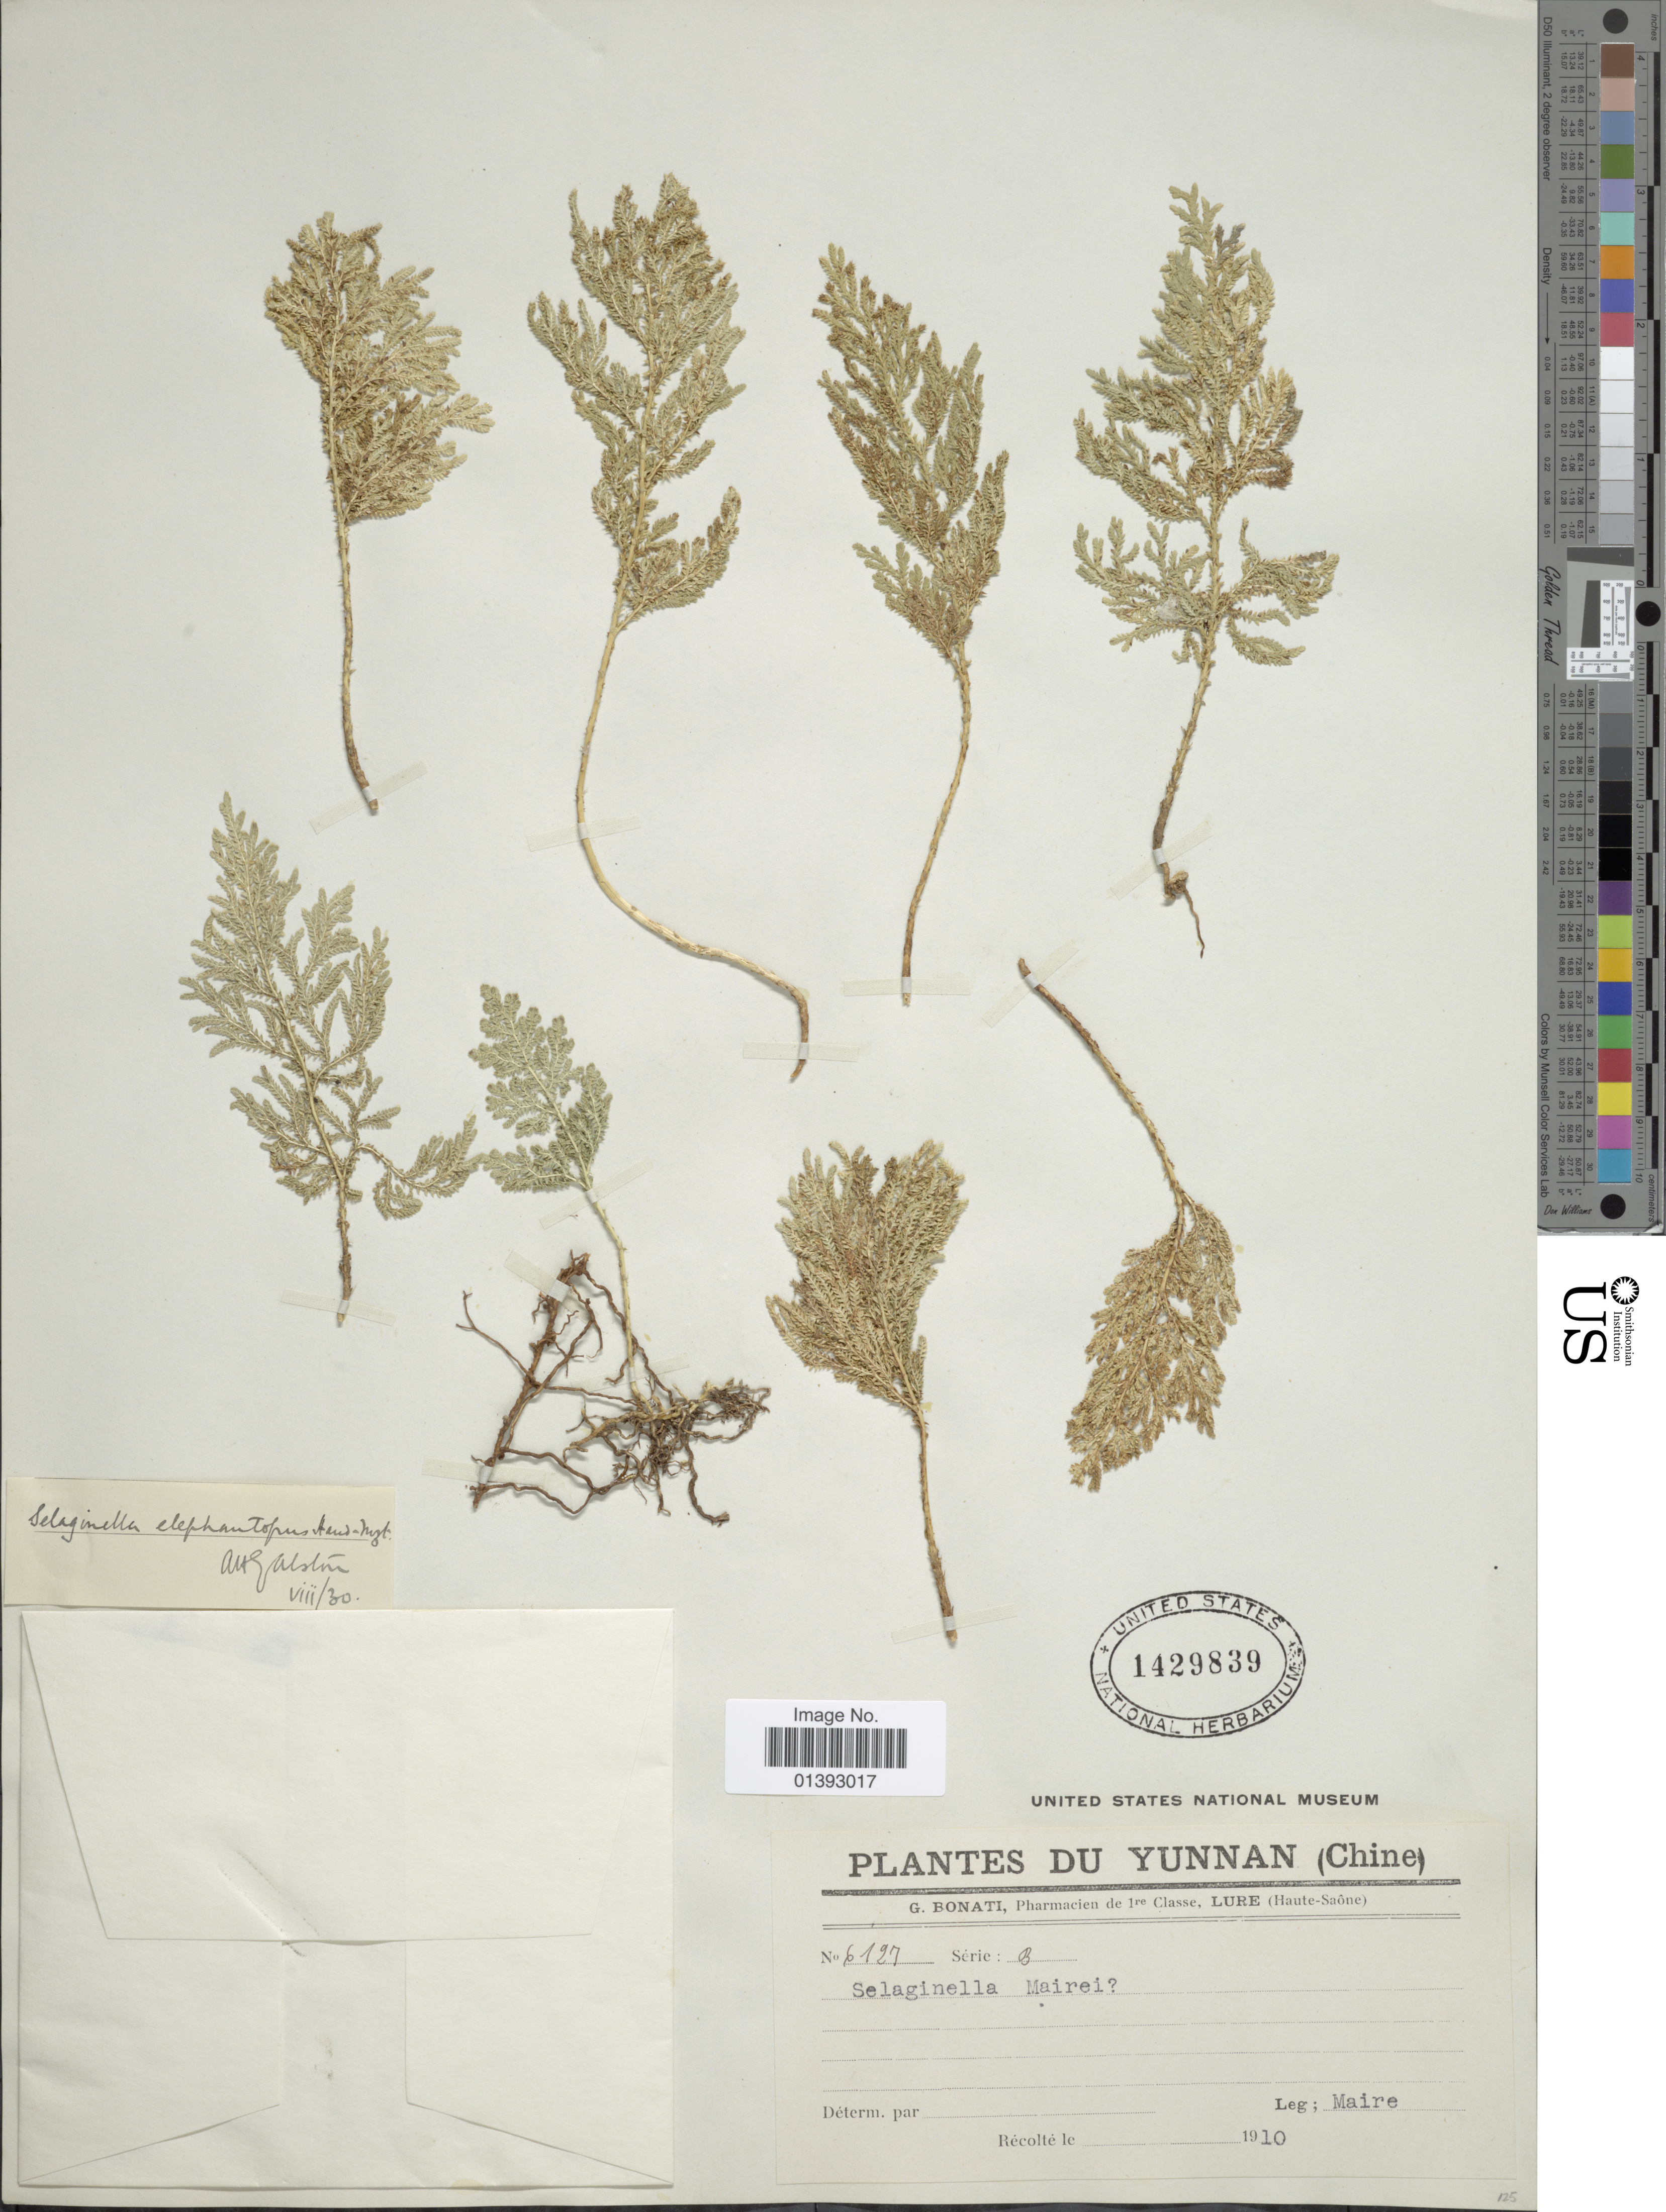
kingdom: Plantae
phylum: Tracheophyta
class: Lycopodiopsida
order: Selaginellales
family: Selaginellaceae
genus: Selaginella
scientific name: Selaginella mairei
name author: H. Lév.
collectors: Maire, --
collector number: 6127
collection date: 1910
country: China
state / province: Yunnan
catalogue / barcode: US 1429839